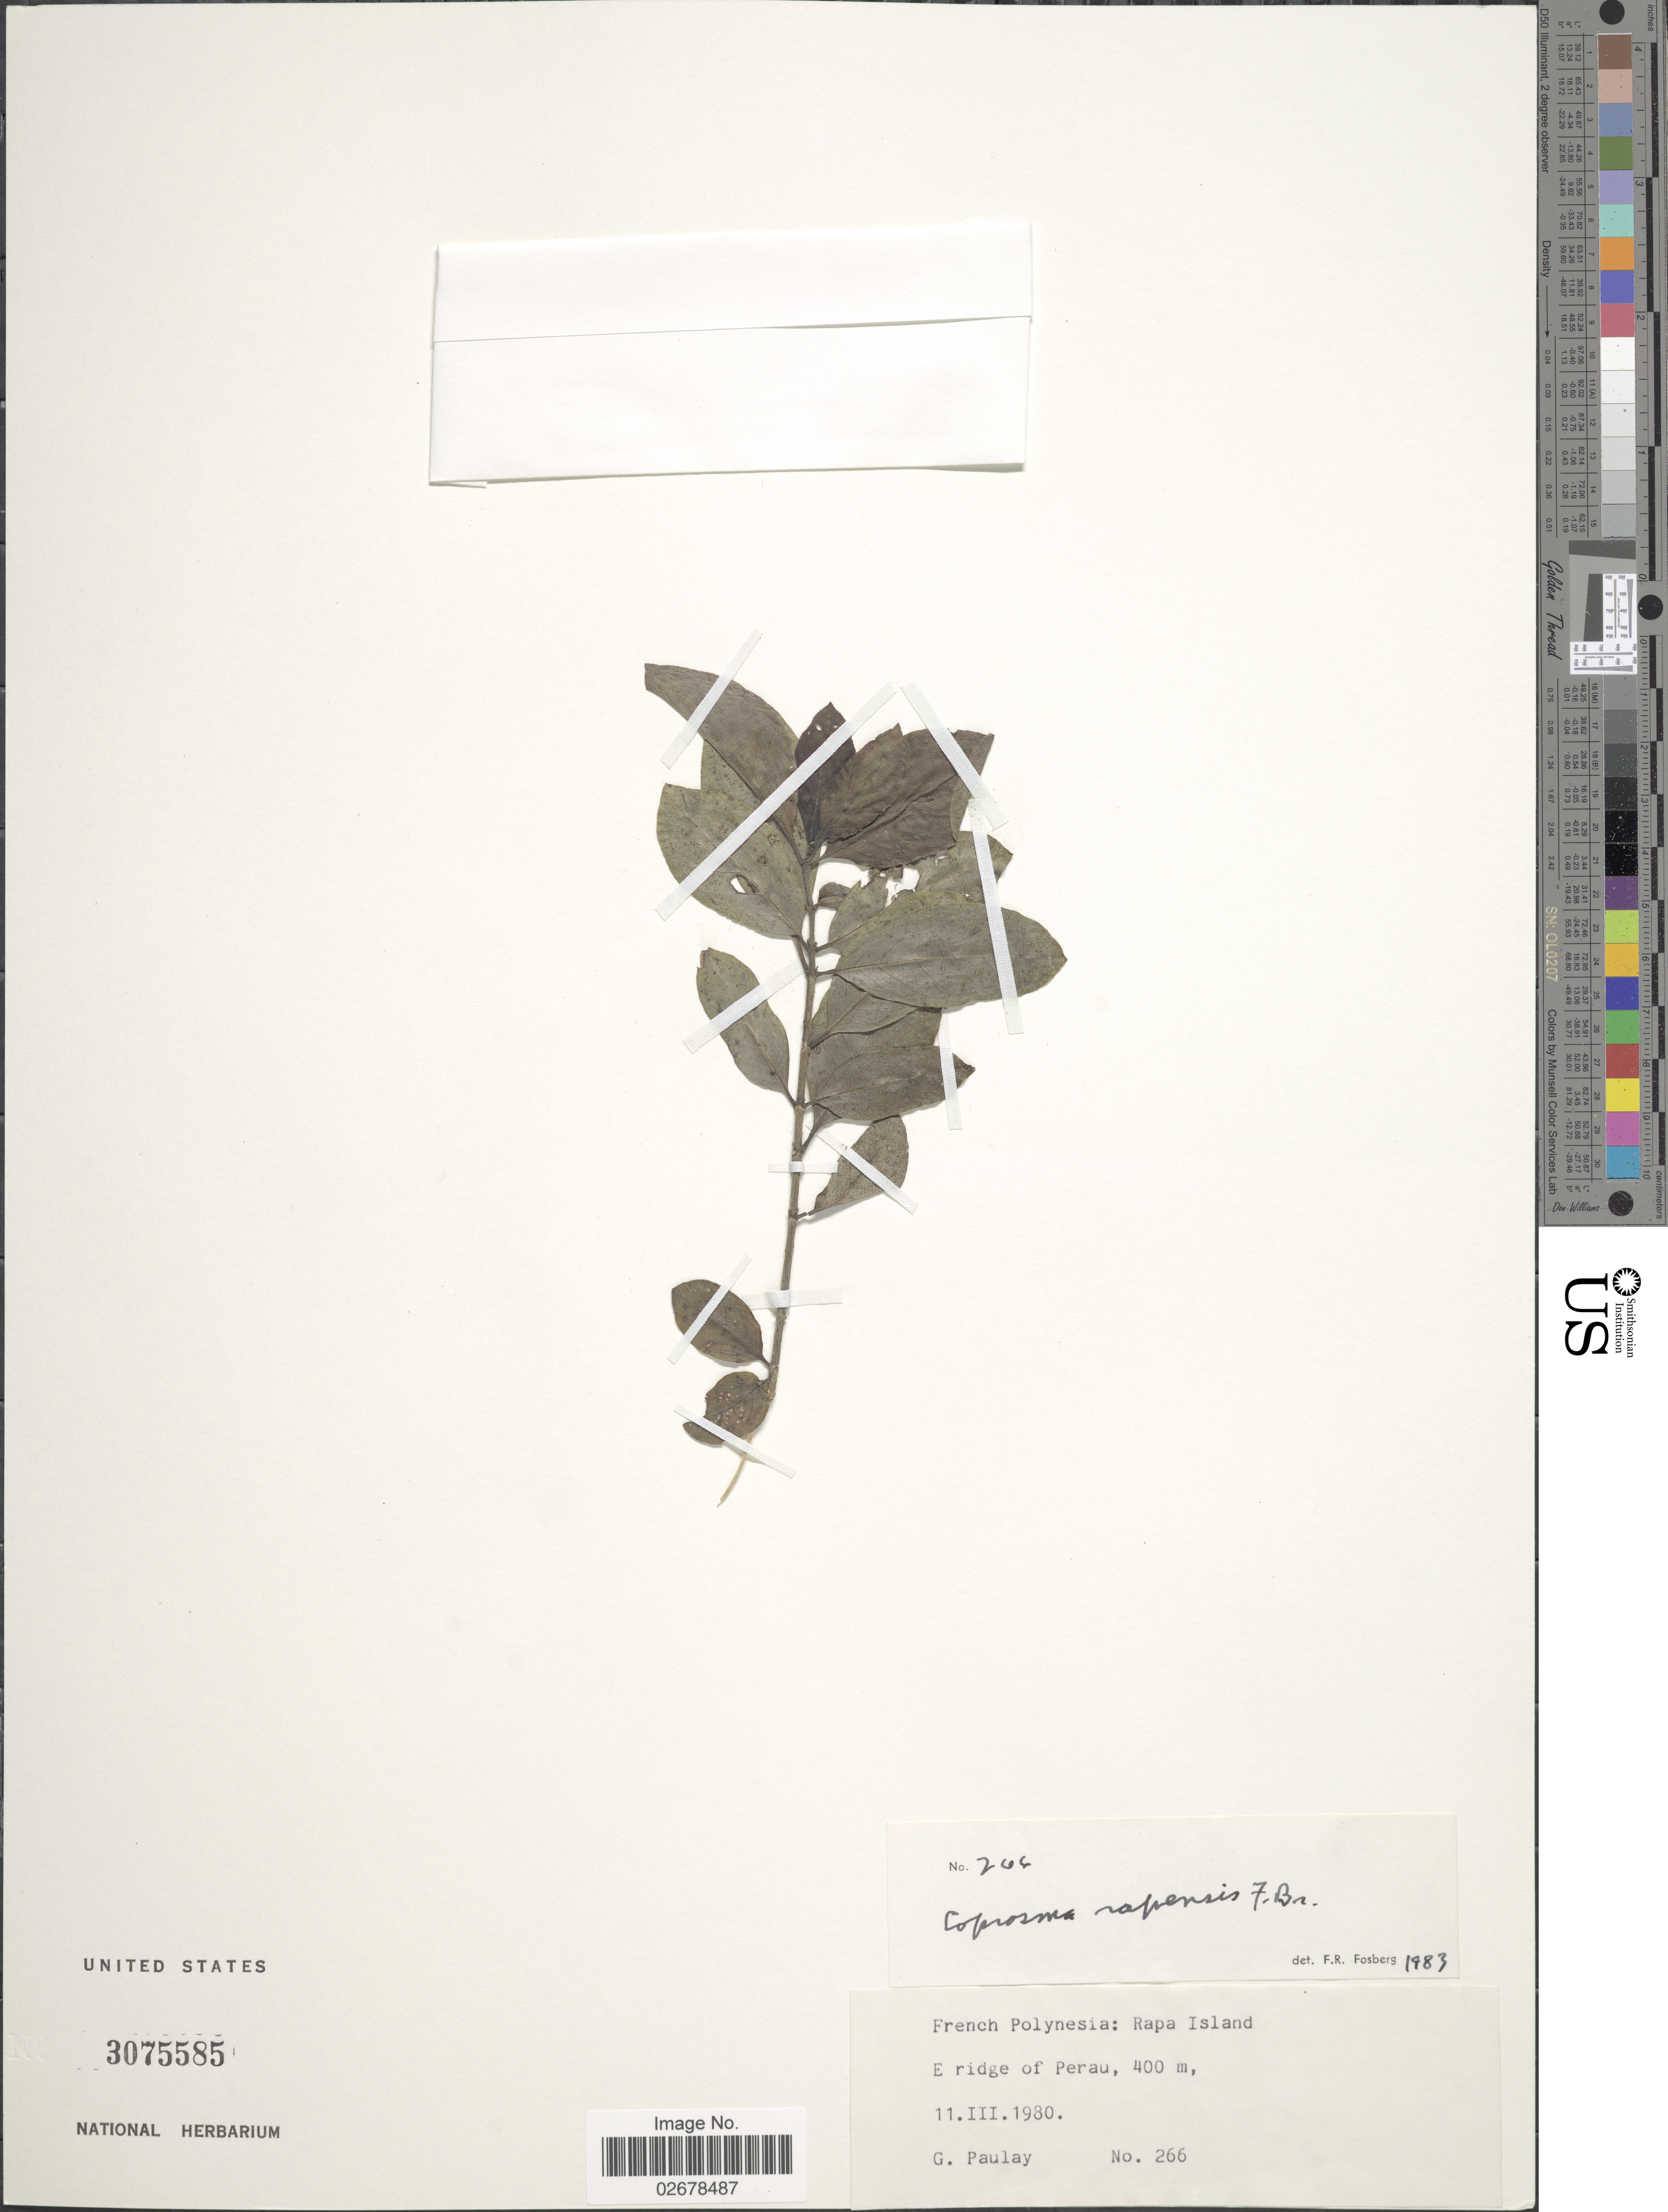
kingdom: Plantae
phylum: Tracheophyta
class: Magnoliopsida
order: Gentianales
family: Rubiaceae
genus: Coprosma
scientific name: Coprosma rapensis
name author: F. Br.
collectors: G. Paulay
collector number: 266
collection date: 1980-03-11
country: French Polynesia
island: Rapa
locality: Rapa Island, E ridge of Perau.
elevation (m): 400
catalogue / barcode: US 3075585